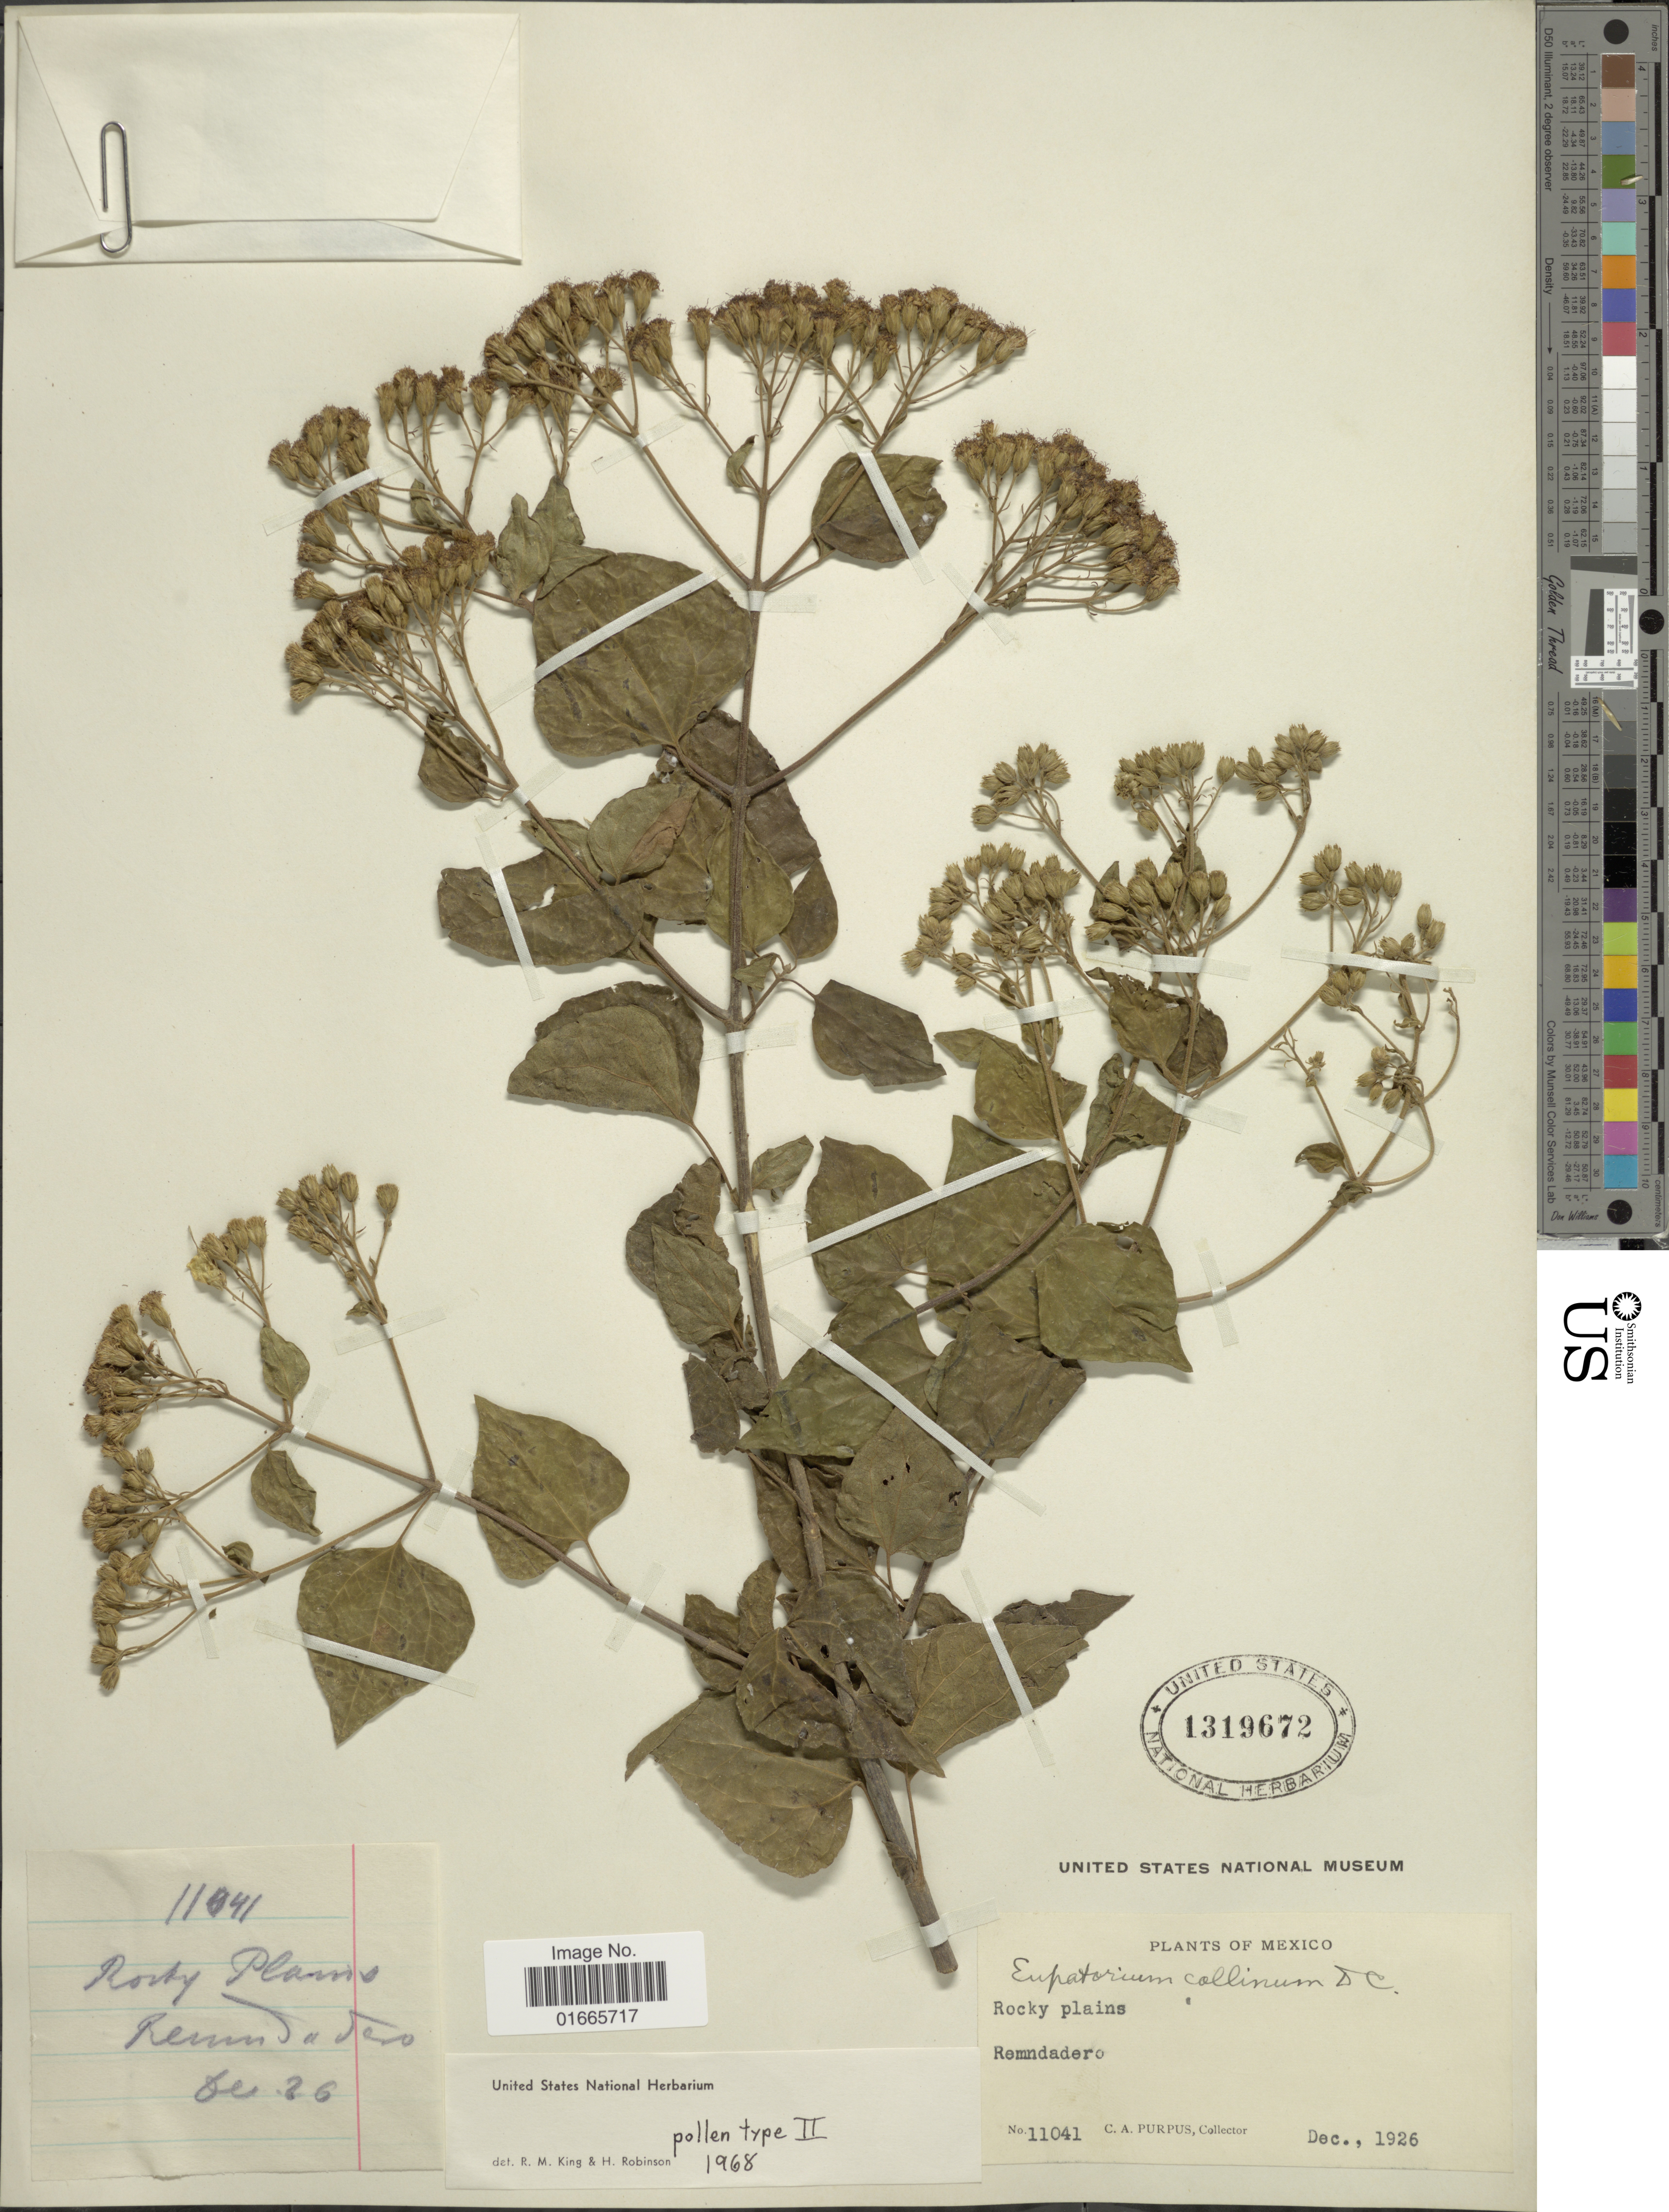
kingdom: Plantae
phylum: Tracheophyta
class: Magnoliopsida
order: Asterales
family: Asteraceae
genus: Chromolaena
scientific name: Chromolaena collina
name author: (DC.) R.M. King & H. Rob.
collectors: C. A. Purpus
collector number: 11041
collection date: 1926-12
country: Mexico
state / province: México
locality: Remnadadero.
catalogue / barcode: US 1319672